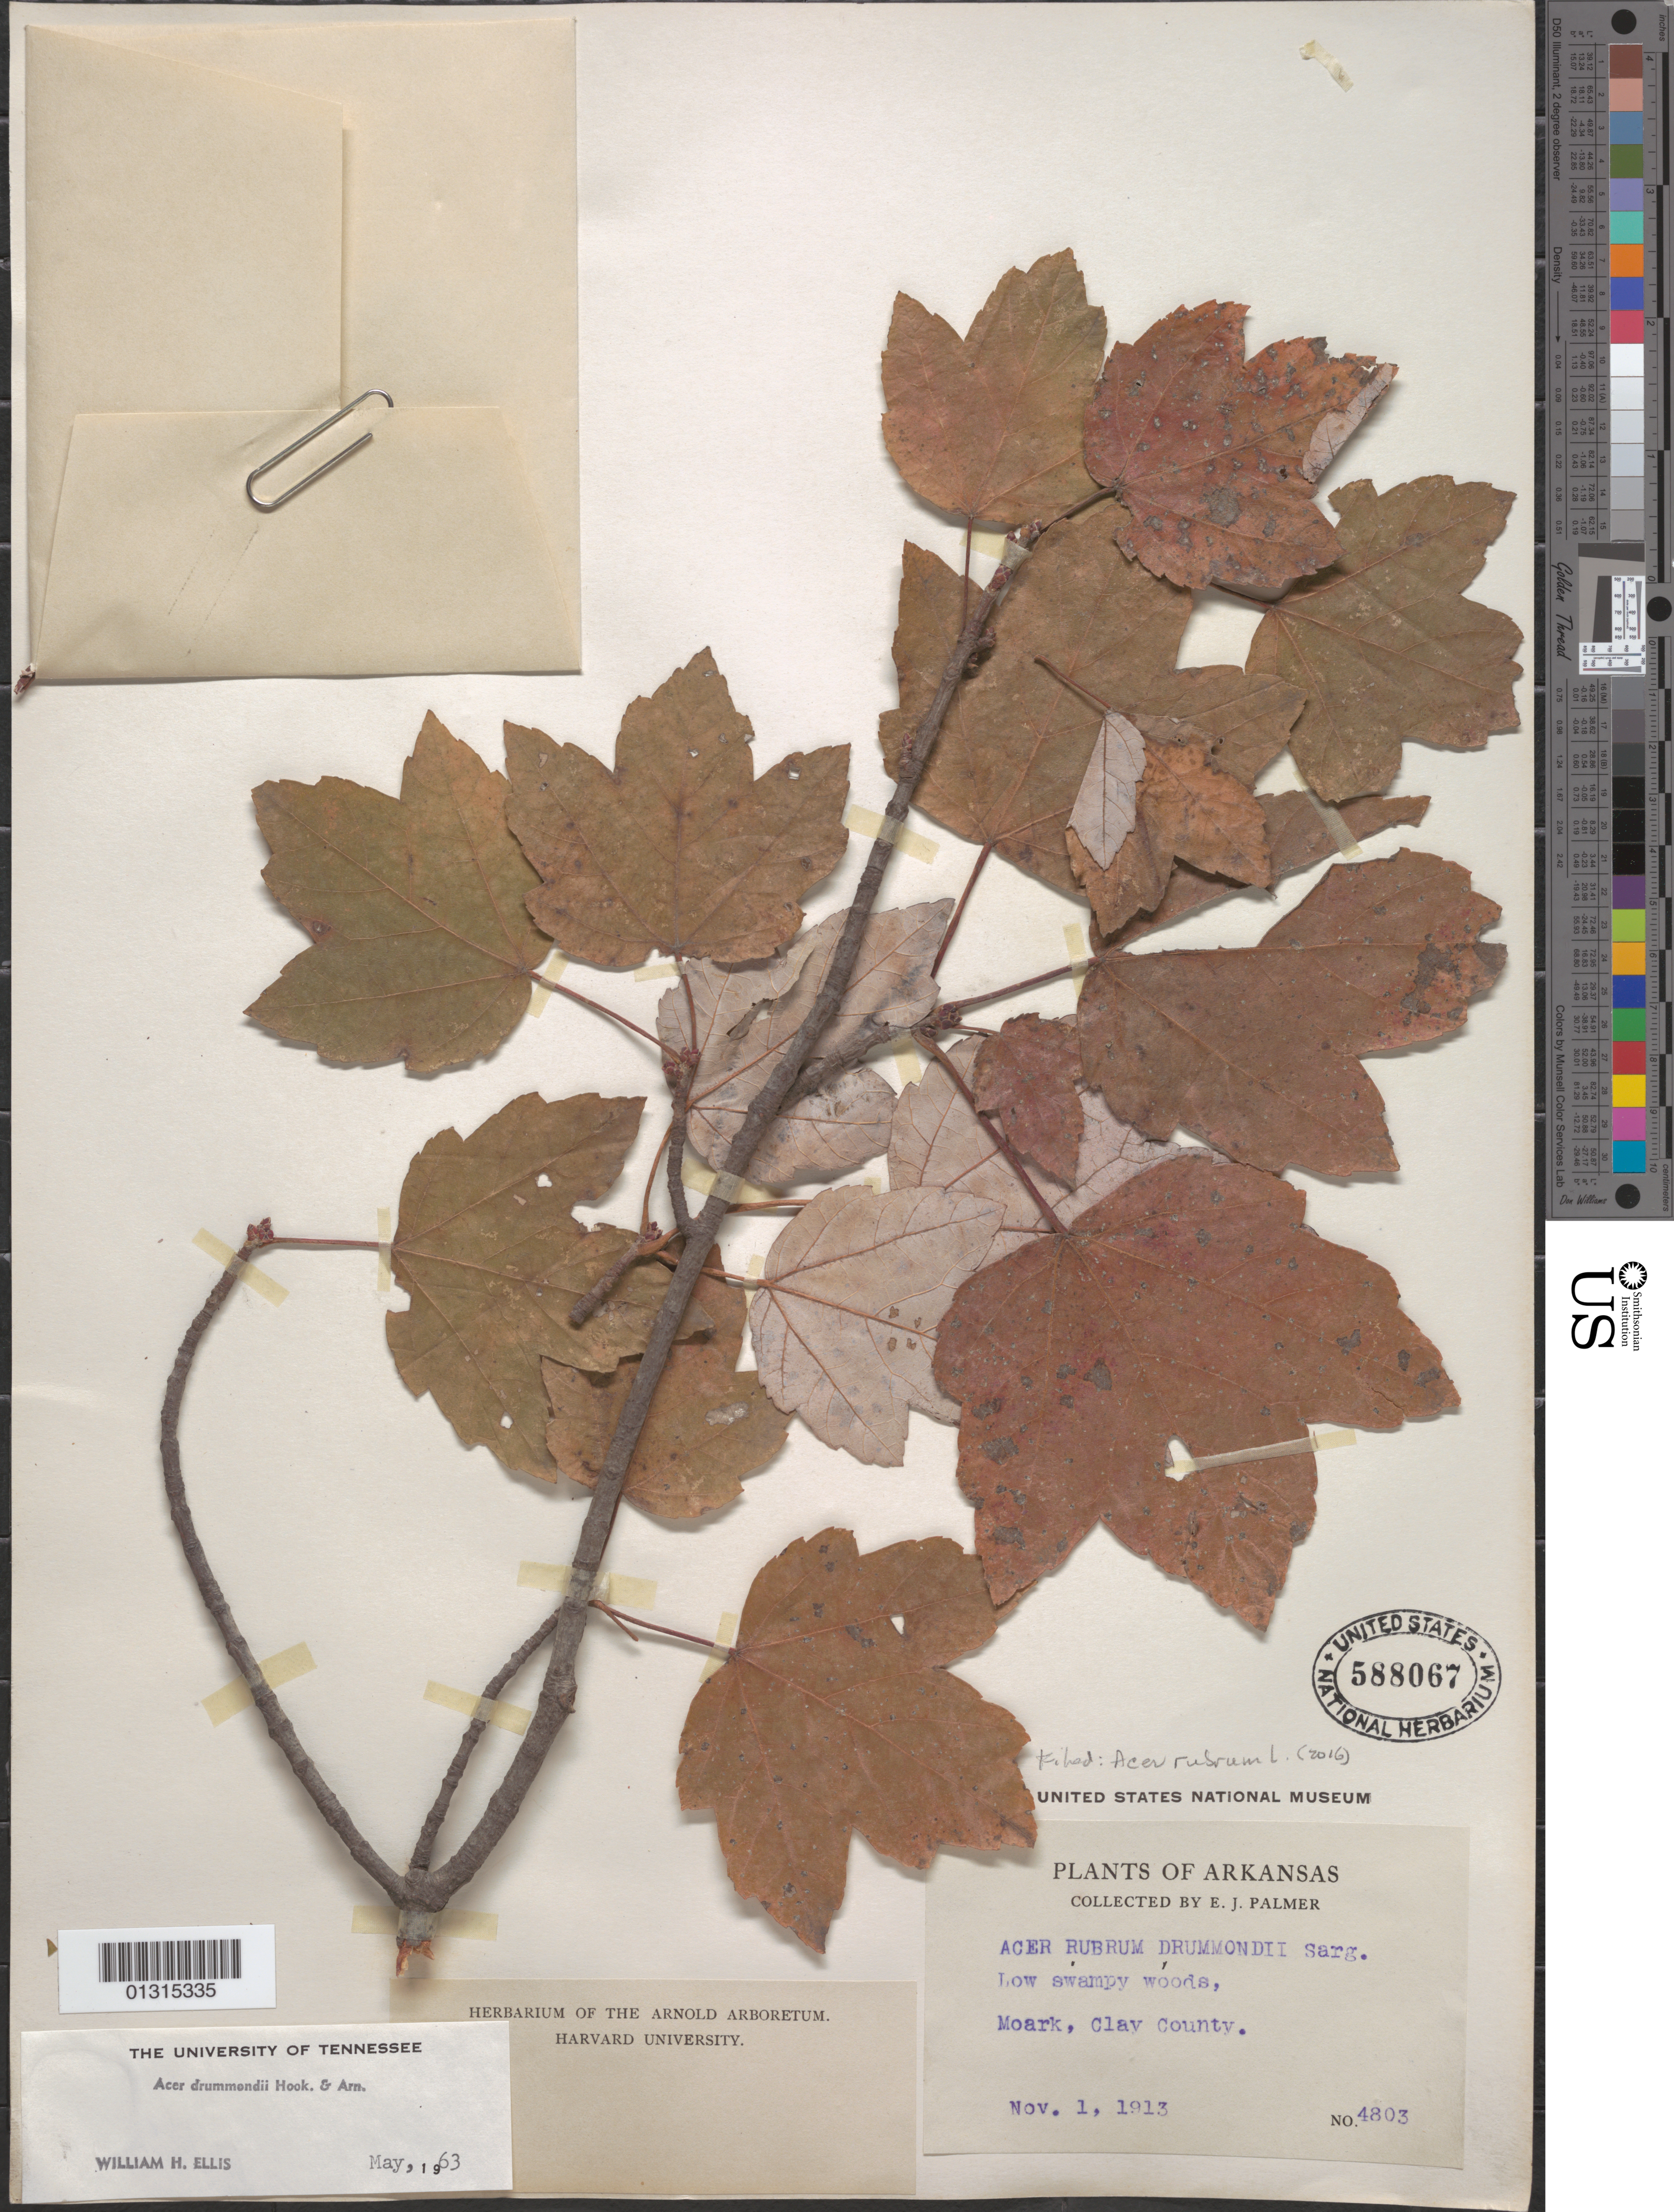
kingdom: Plantae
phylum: Tracheophyta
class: Magnoliopsida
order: Sapindales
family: Sapindaceae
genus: Acer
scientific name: Acer rubrum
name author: L.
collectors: E. J. Palmer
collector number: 4803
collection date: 1913-11-01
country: United States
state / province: Arkansas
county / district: Clay County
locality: Clay County, Moark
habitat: Low swampy woods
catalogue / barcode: US 588067